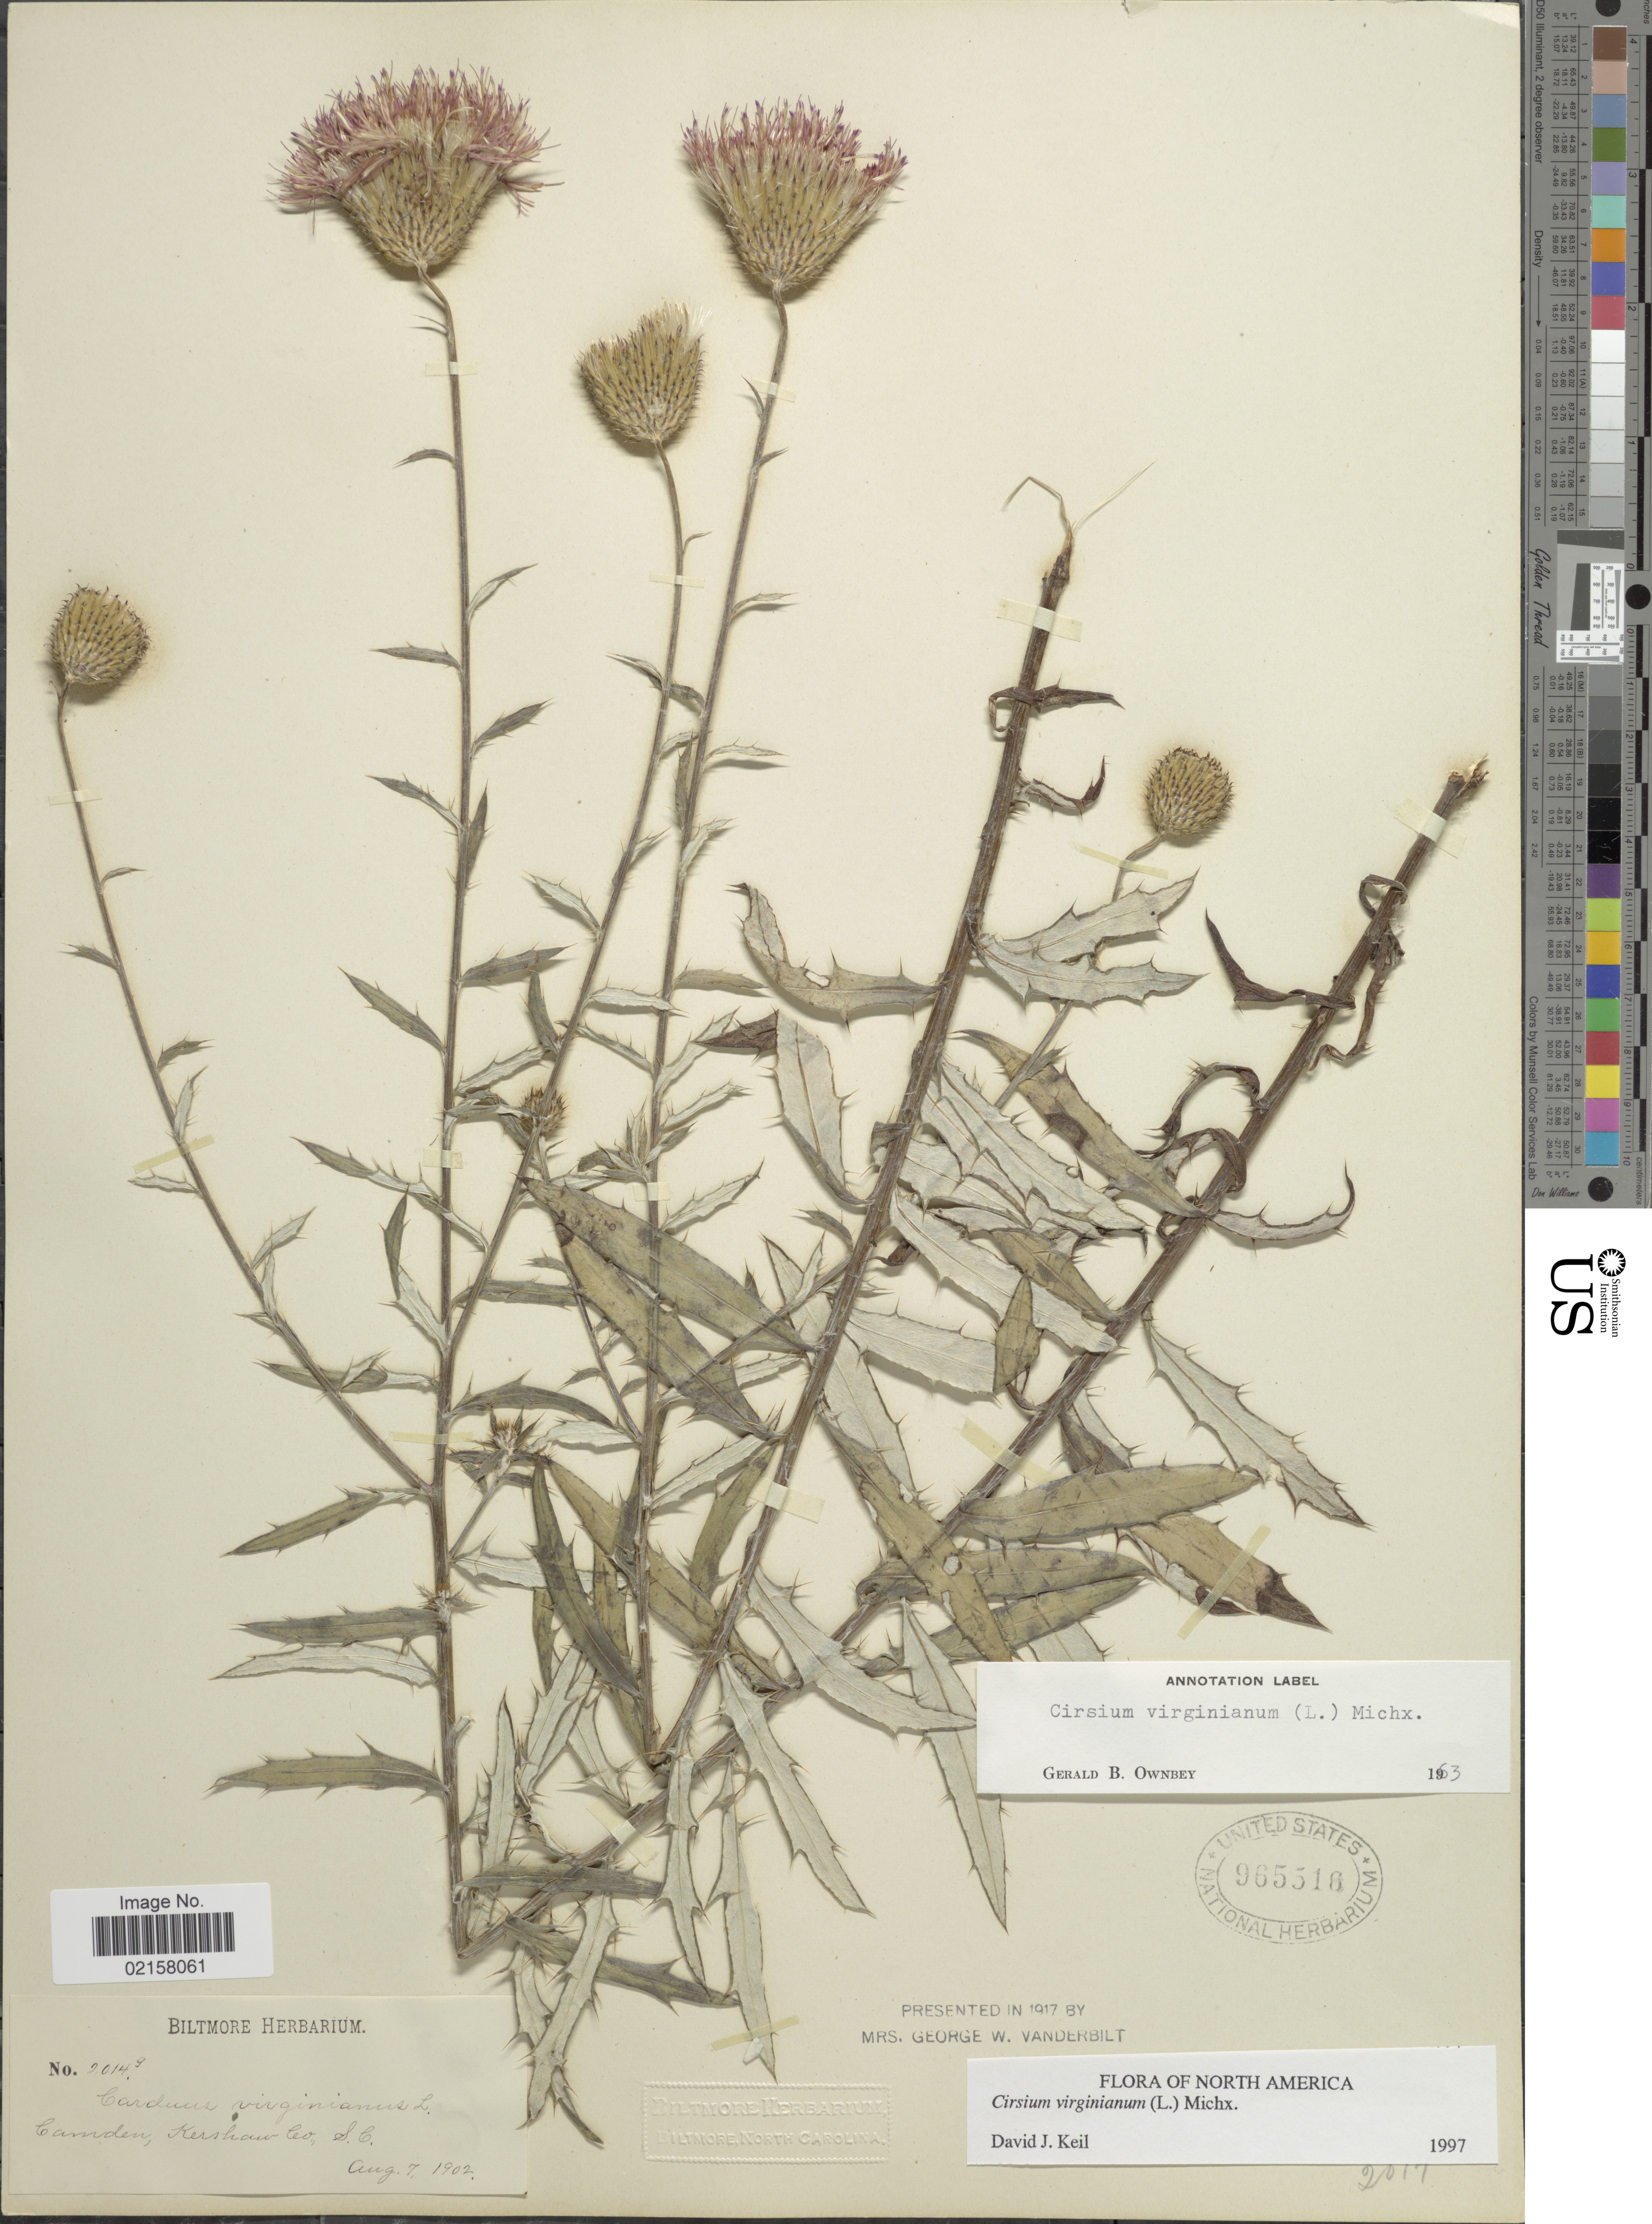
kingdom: Plantae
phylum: Tracheophyta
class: Magnoliopsida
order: Asterales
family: Asteraceae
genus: Cirsium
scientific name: Cirsium virginianum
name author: (L.) Michx.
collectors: ex herb. Biltmore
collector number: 2014g*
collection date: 1902-08-07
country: United States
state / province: South Carolina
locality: Camden, Kershaw Co.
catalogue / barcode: US 965516